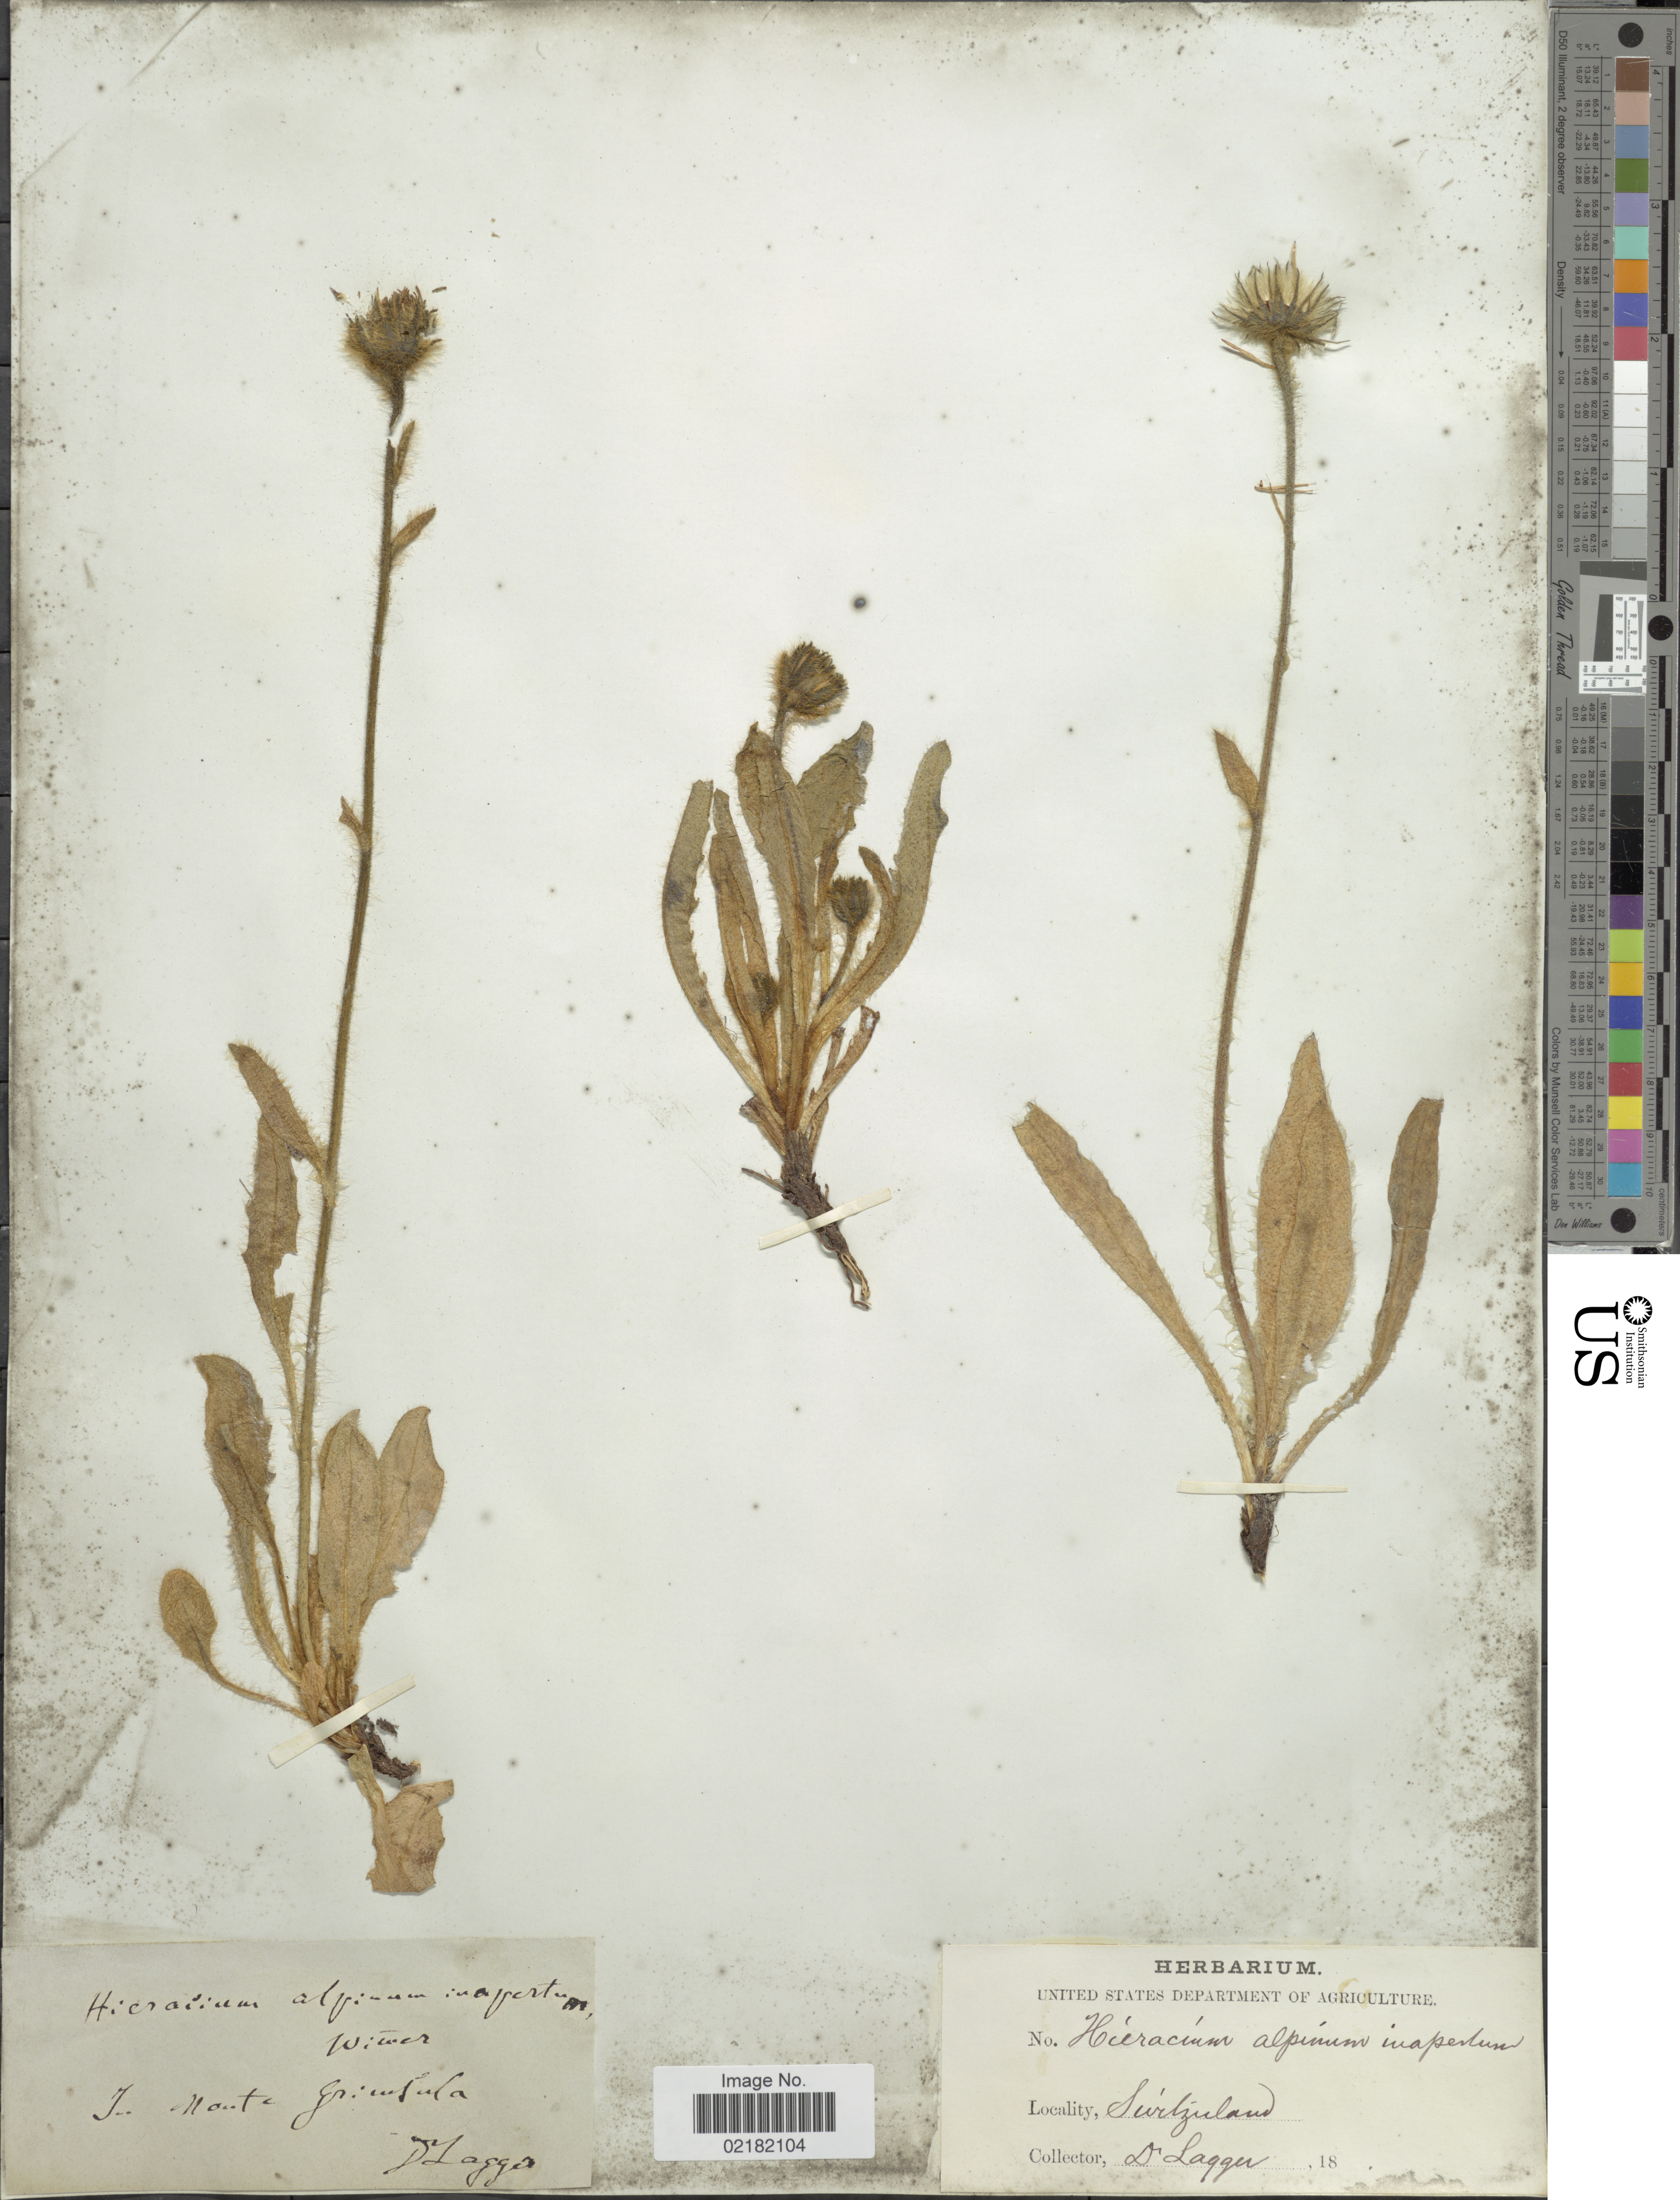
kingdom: Plantae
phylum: Tracheophyta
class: Magnoliopsida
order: Asterales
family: Asteraceae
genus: Hieracium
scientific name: Hieracium alpinum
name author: L.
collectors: F. J. Lagger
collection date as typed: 18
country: Switzerland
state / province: Valais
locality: In monte Grimsula.